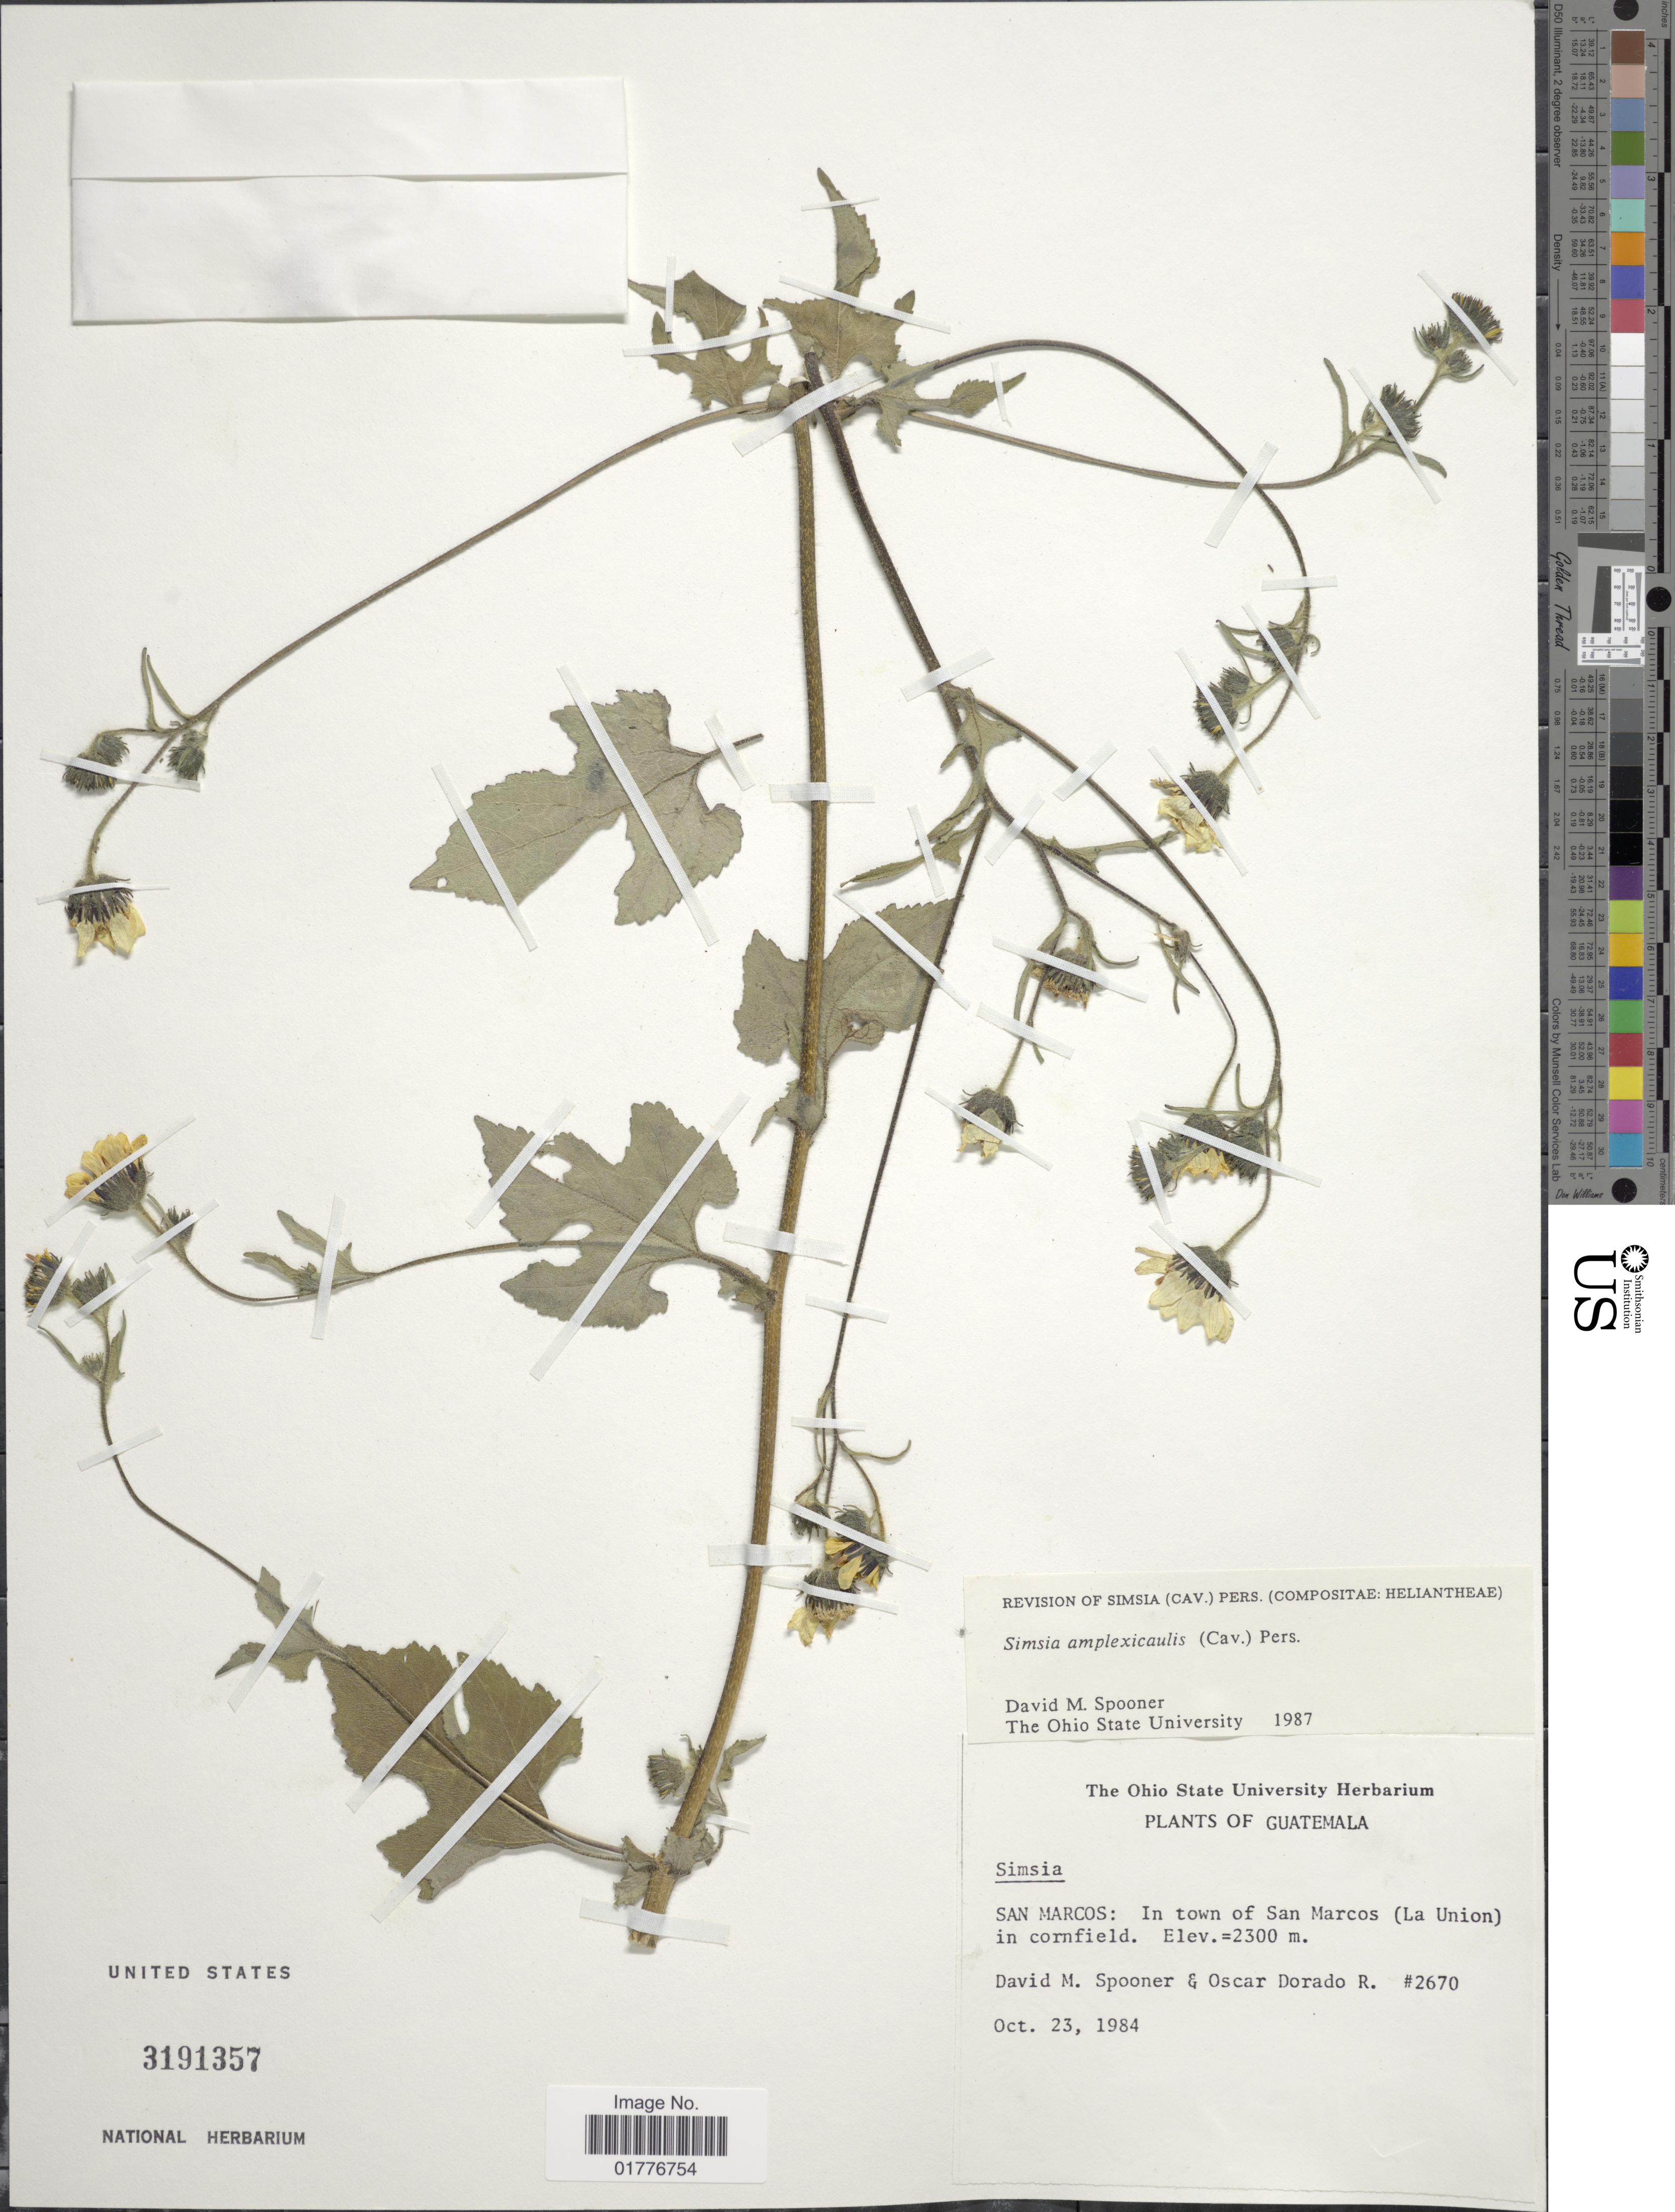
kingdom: Plantae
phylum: Tracheophyta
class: Magnoliopsida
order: Asterales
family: Asteraceae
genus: Simsia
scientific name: Simsia amplexicaulis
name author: (Cav.) Pers.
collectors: D. Spooner & O. R. Dorado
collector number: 2670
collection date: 1984-10-23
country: Guatemala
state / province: San Marcos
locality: In town of san marcos (La Union) in cornfield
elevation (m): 2300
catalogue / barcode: US 3191357